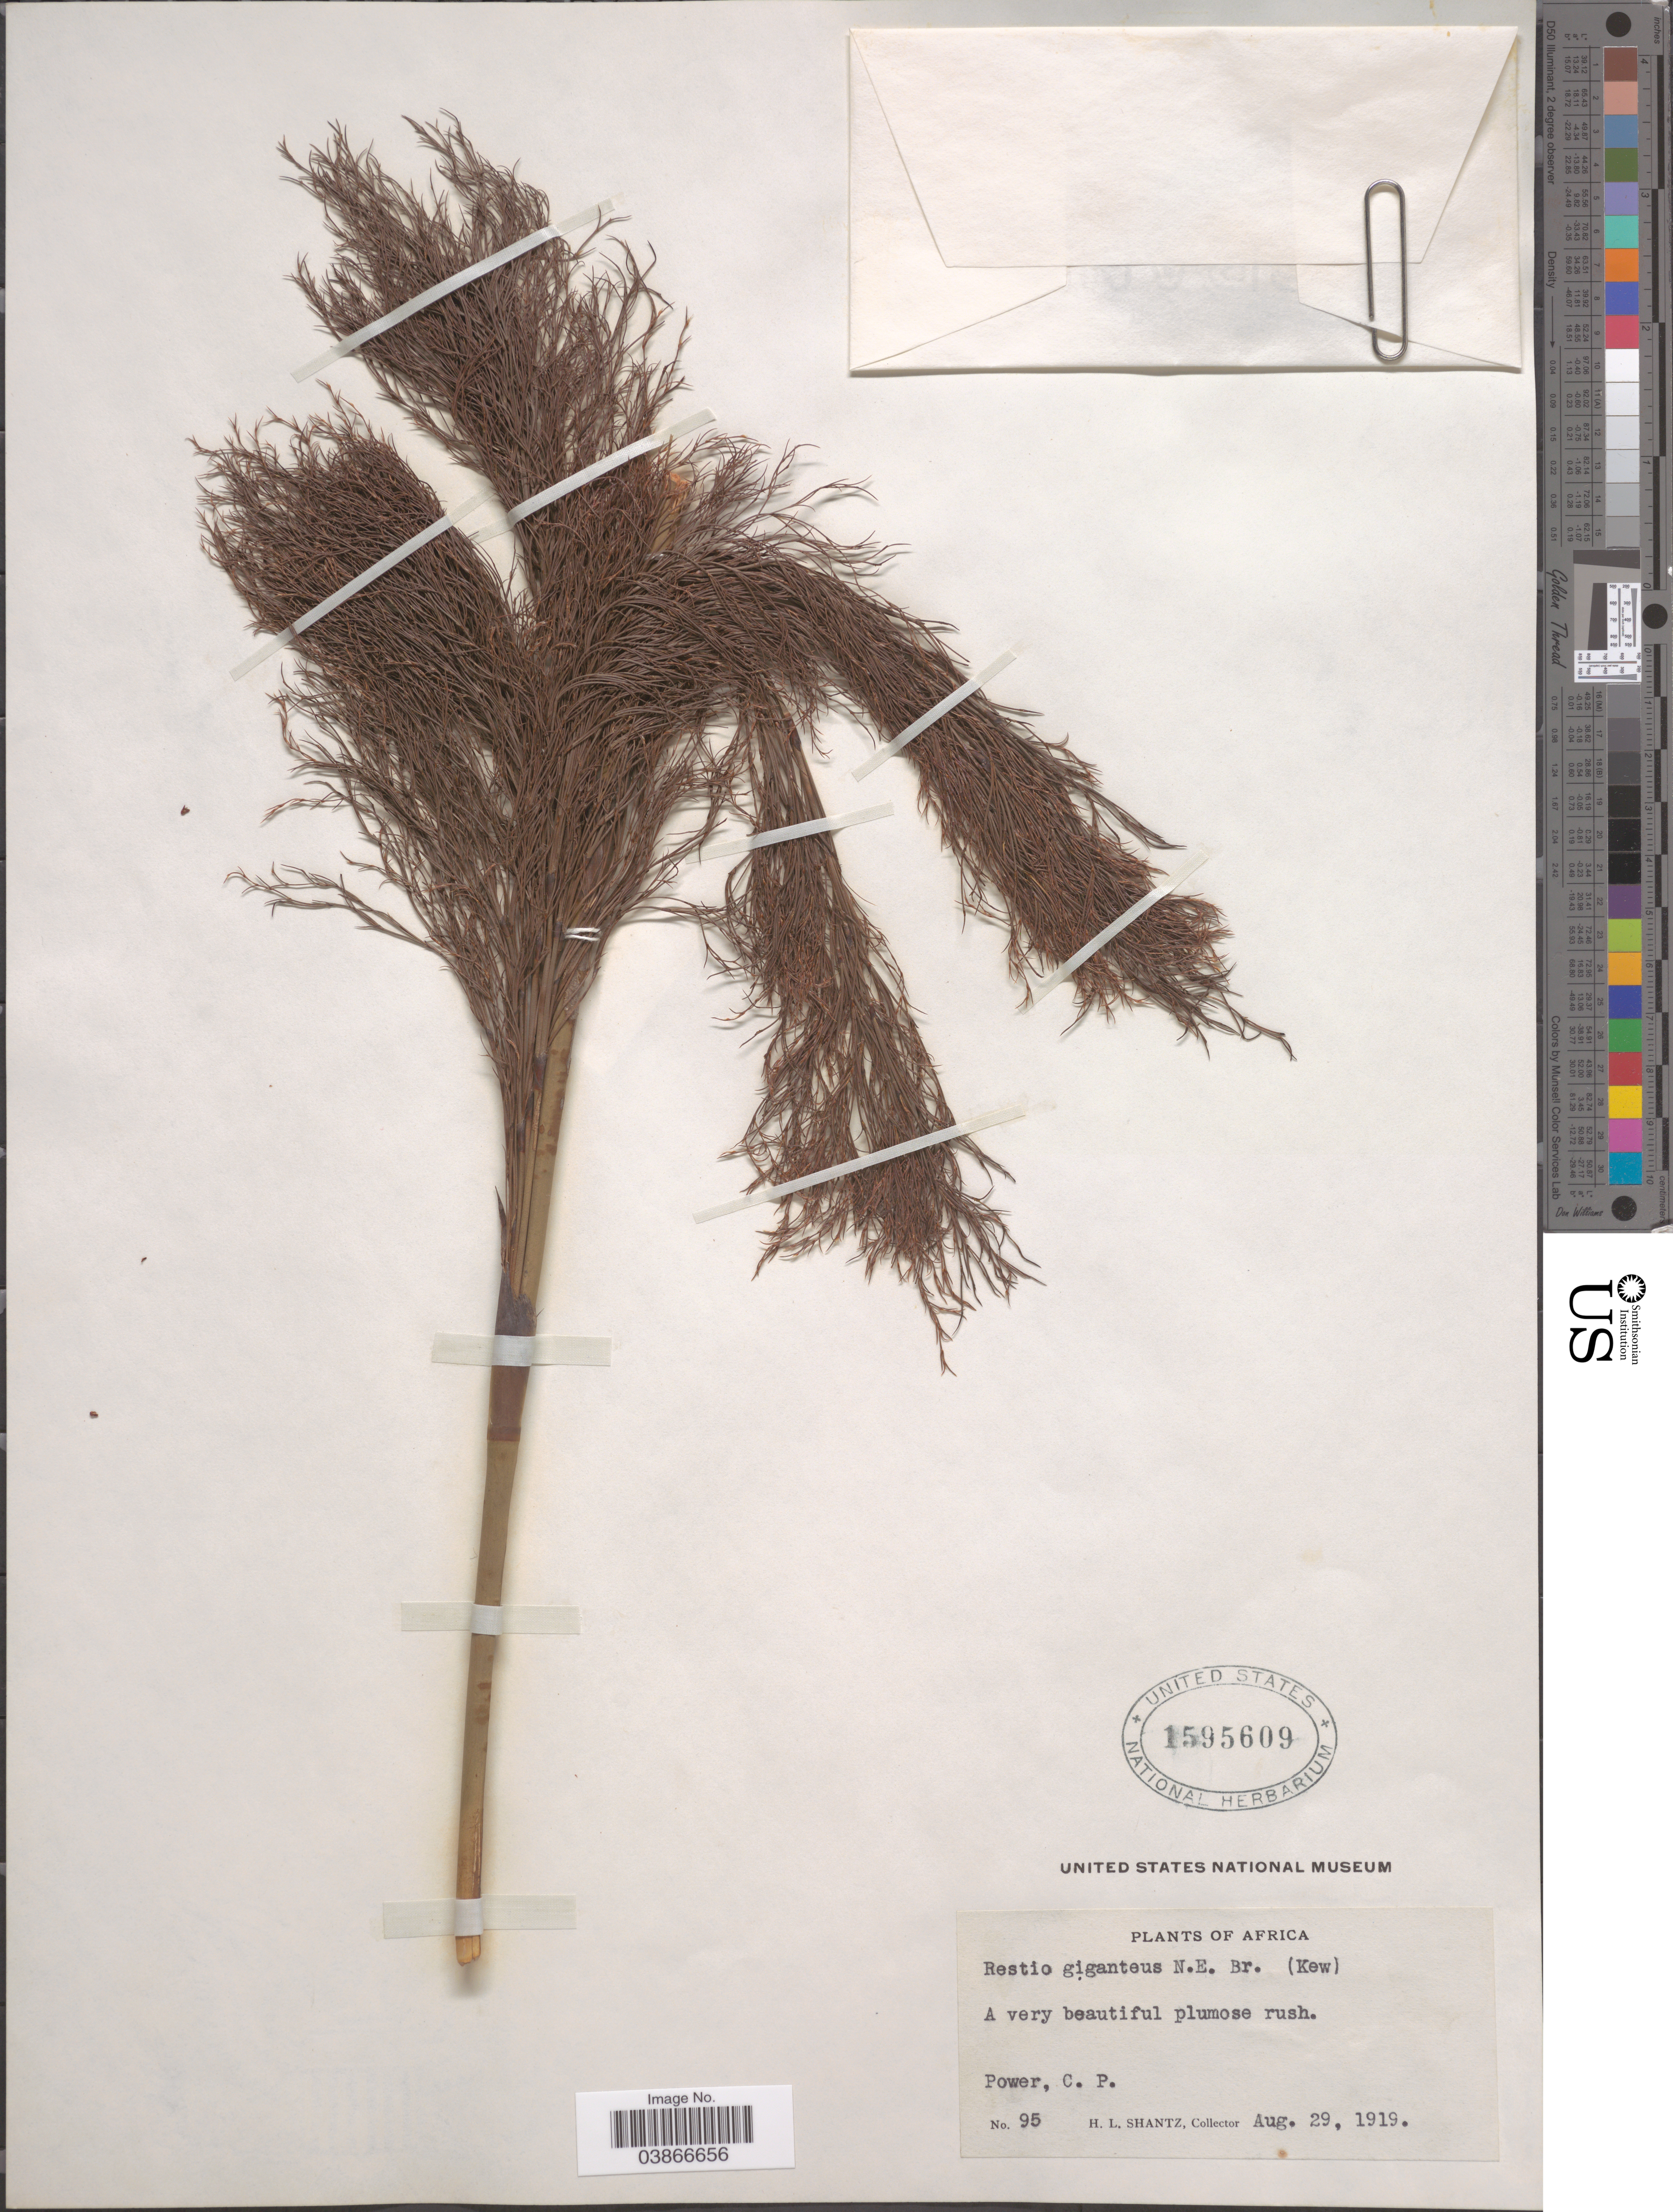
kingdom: Plantae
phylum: Tracheophyta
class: Liliopsida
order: Poales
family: Restionaceae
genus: Rhodocoma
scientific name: Rhodocoma gigantea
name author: (Kunth) H.P. Linder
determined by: Strong, Mark T., (BOT), Smithsonian Institution - National Museum of Natural History (UNITED STATES)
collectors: H. Shantz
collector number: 95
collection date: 1919-08-29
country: South Africa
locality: Power. Cape Province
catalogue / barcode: US 1595609